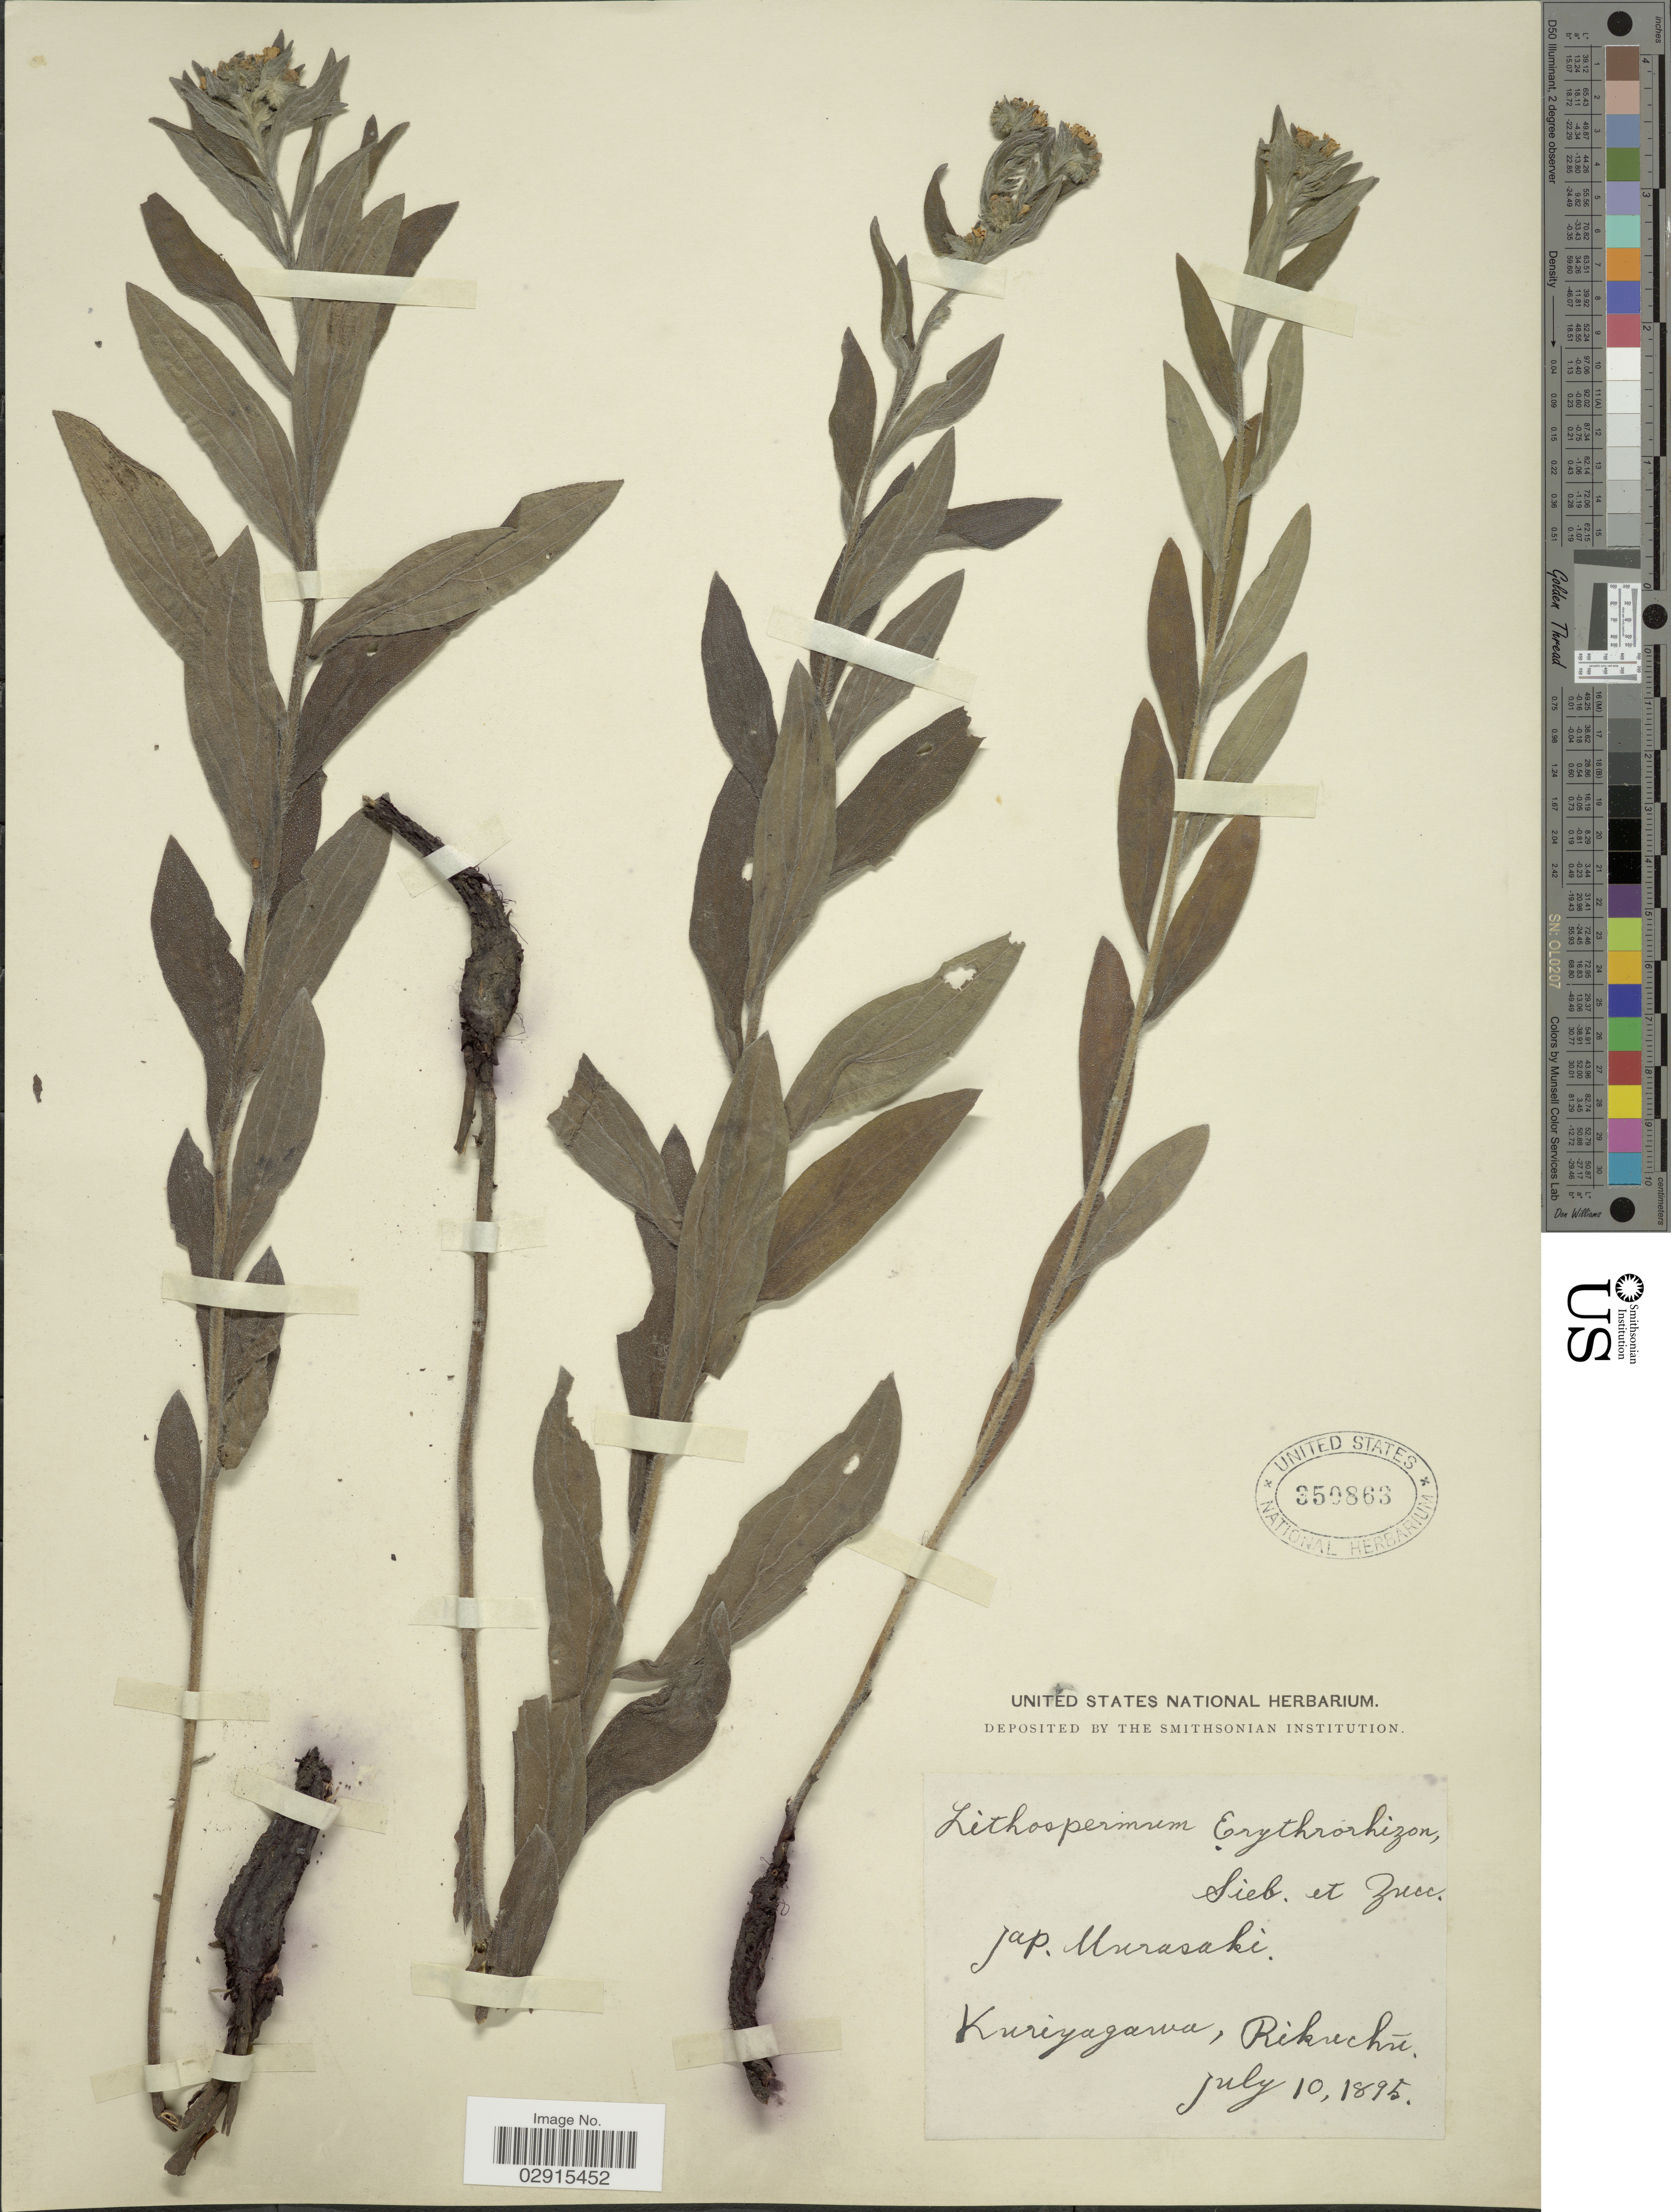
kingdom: Plantae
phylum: Tracheophyta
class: Magnoliopsida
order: Boraginales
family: Boraginaceae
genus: Lithospermum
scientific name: Lithospermum erythrorhizon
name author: Siebold & Zucc.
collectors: ex herb. United States National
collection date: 1895-07-10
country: Japan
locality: Jap. Unrasaki. Kuriyagawa, Rikuchu.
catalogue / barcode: US 350863